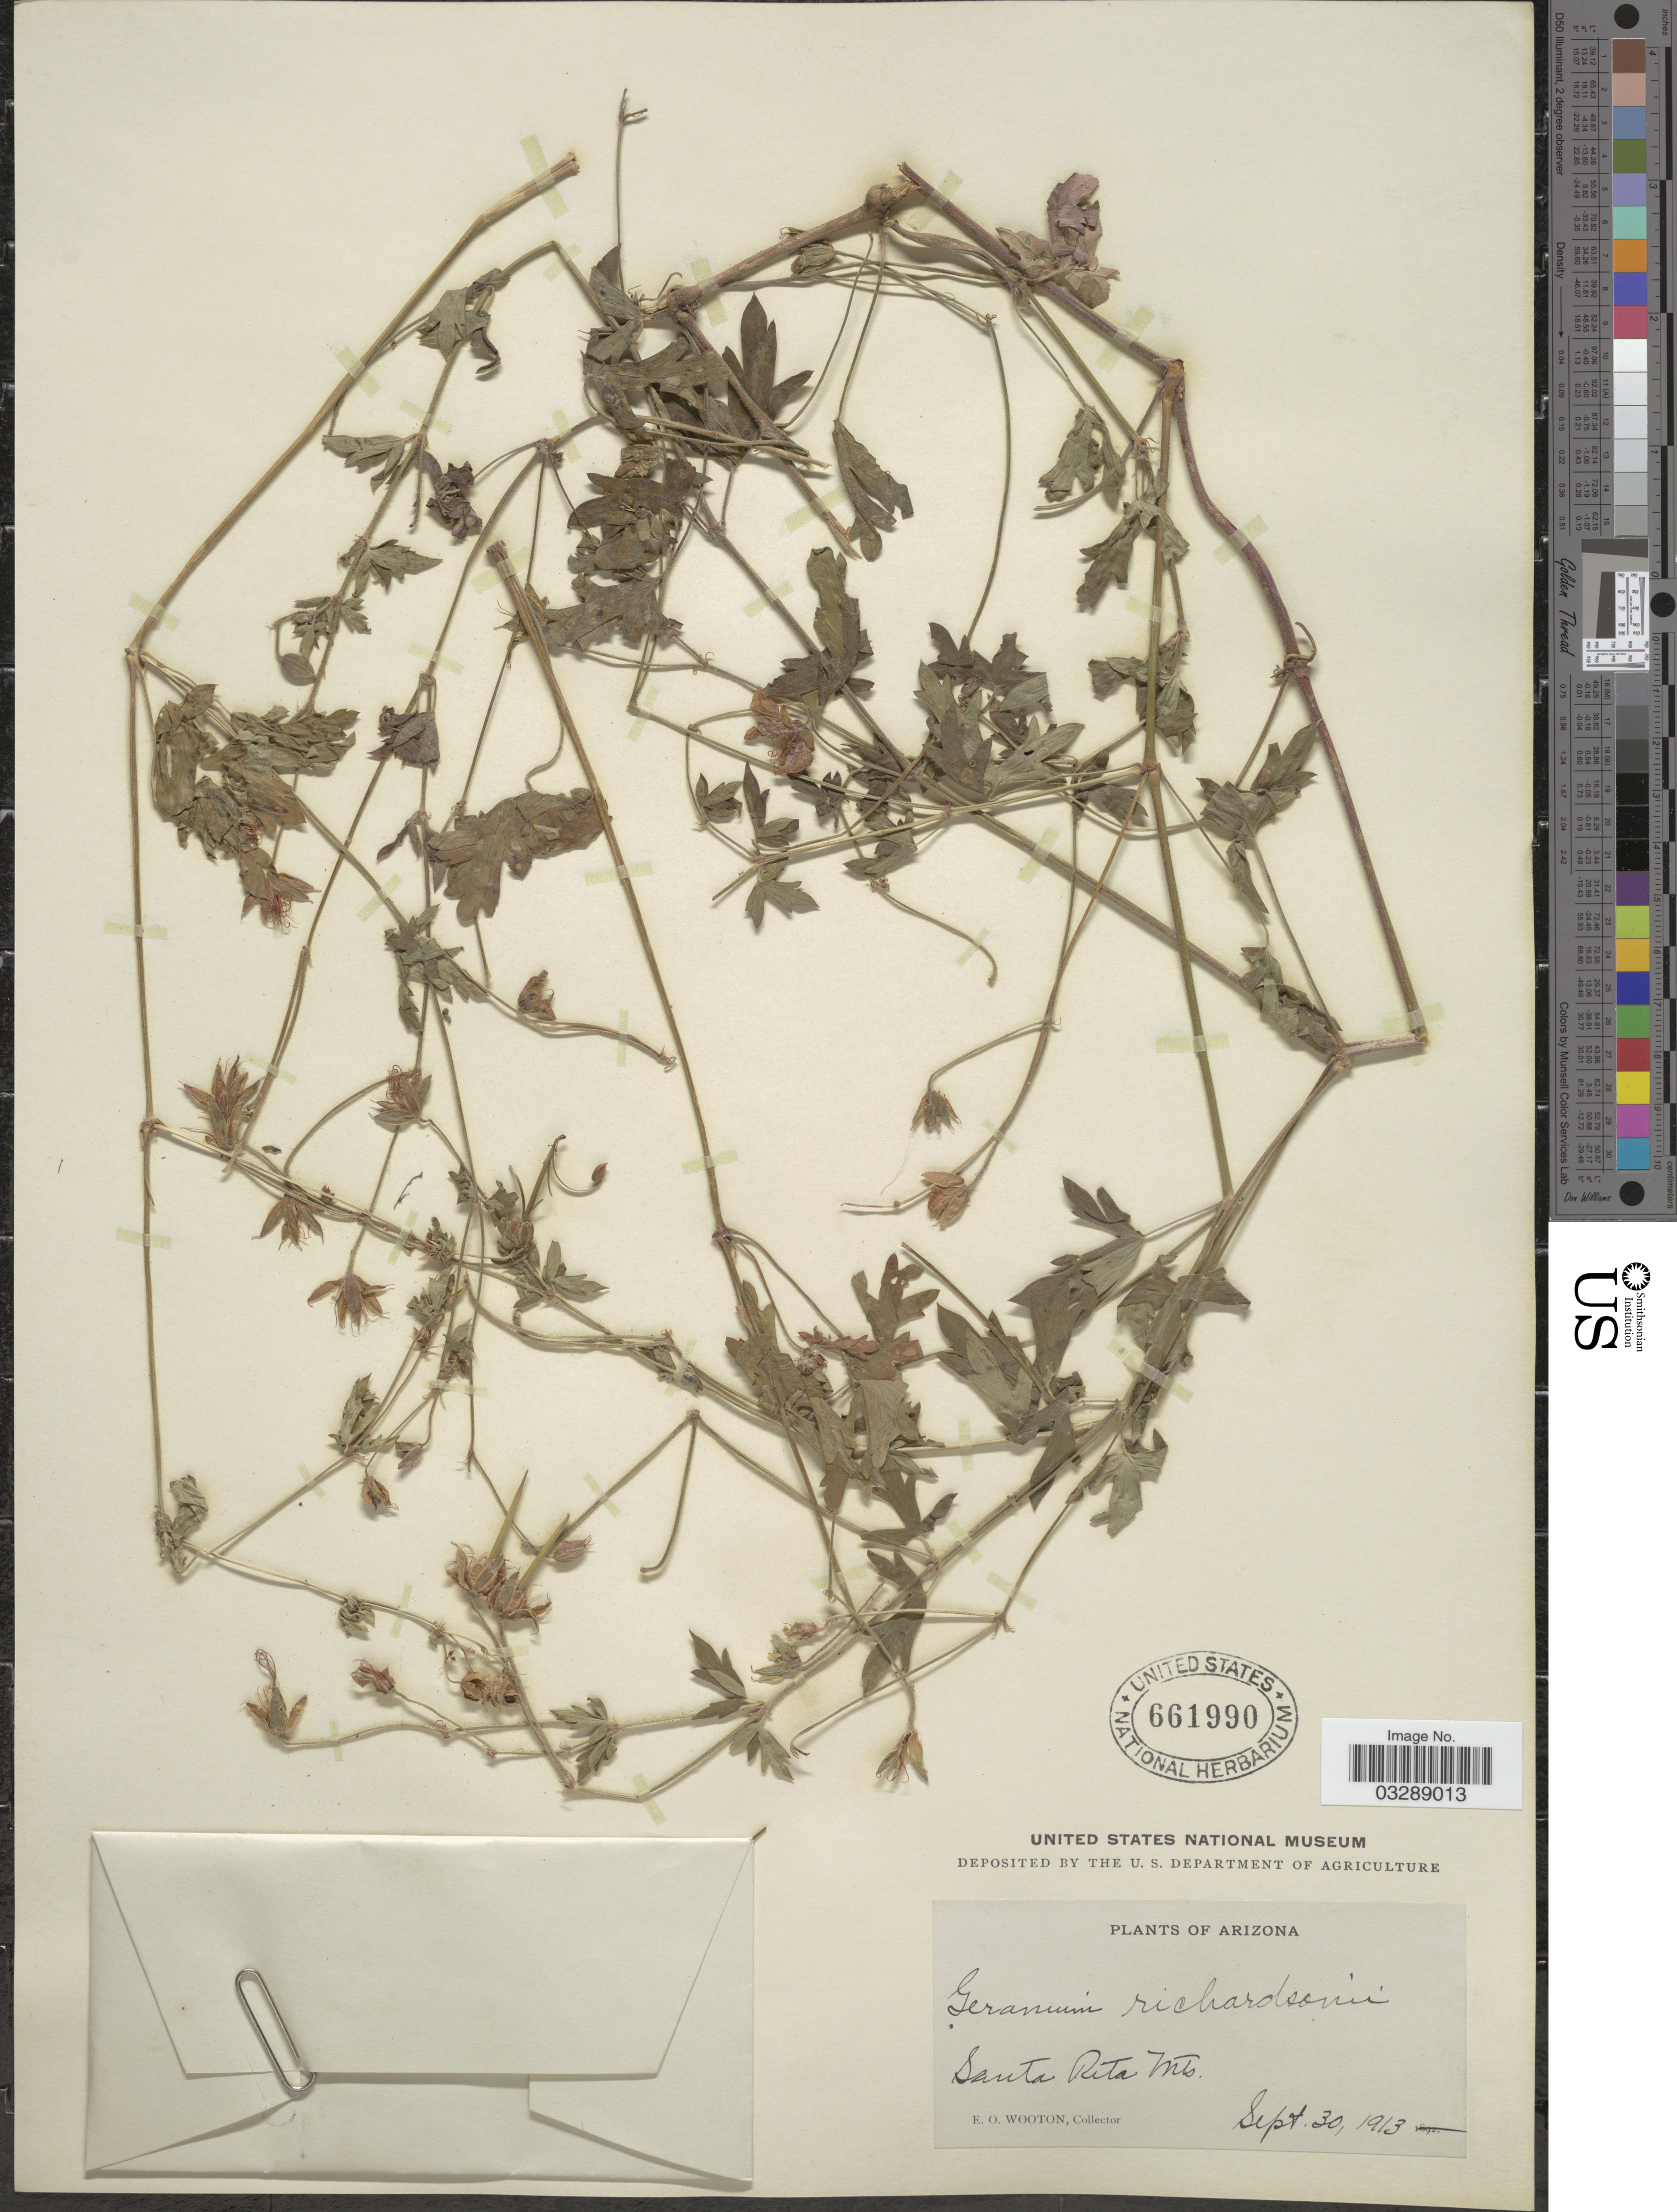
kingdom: Plantae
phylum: Tracheophyta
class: Magnoliopsida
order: Geraniales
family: Geraniaceae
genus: Geranium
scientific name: Geranium richardsonii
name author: Fisch. & Trautv.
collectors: E. O. Wooton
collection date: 1913-09-30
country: United States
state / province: Arizona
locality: Santa Rita Mts.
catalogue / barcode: US 661990